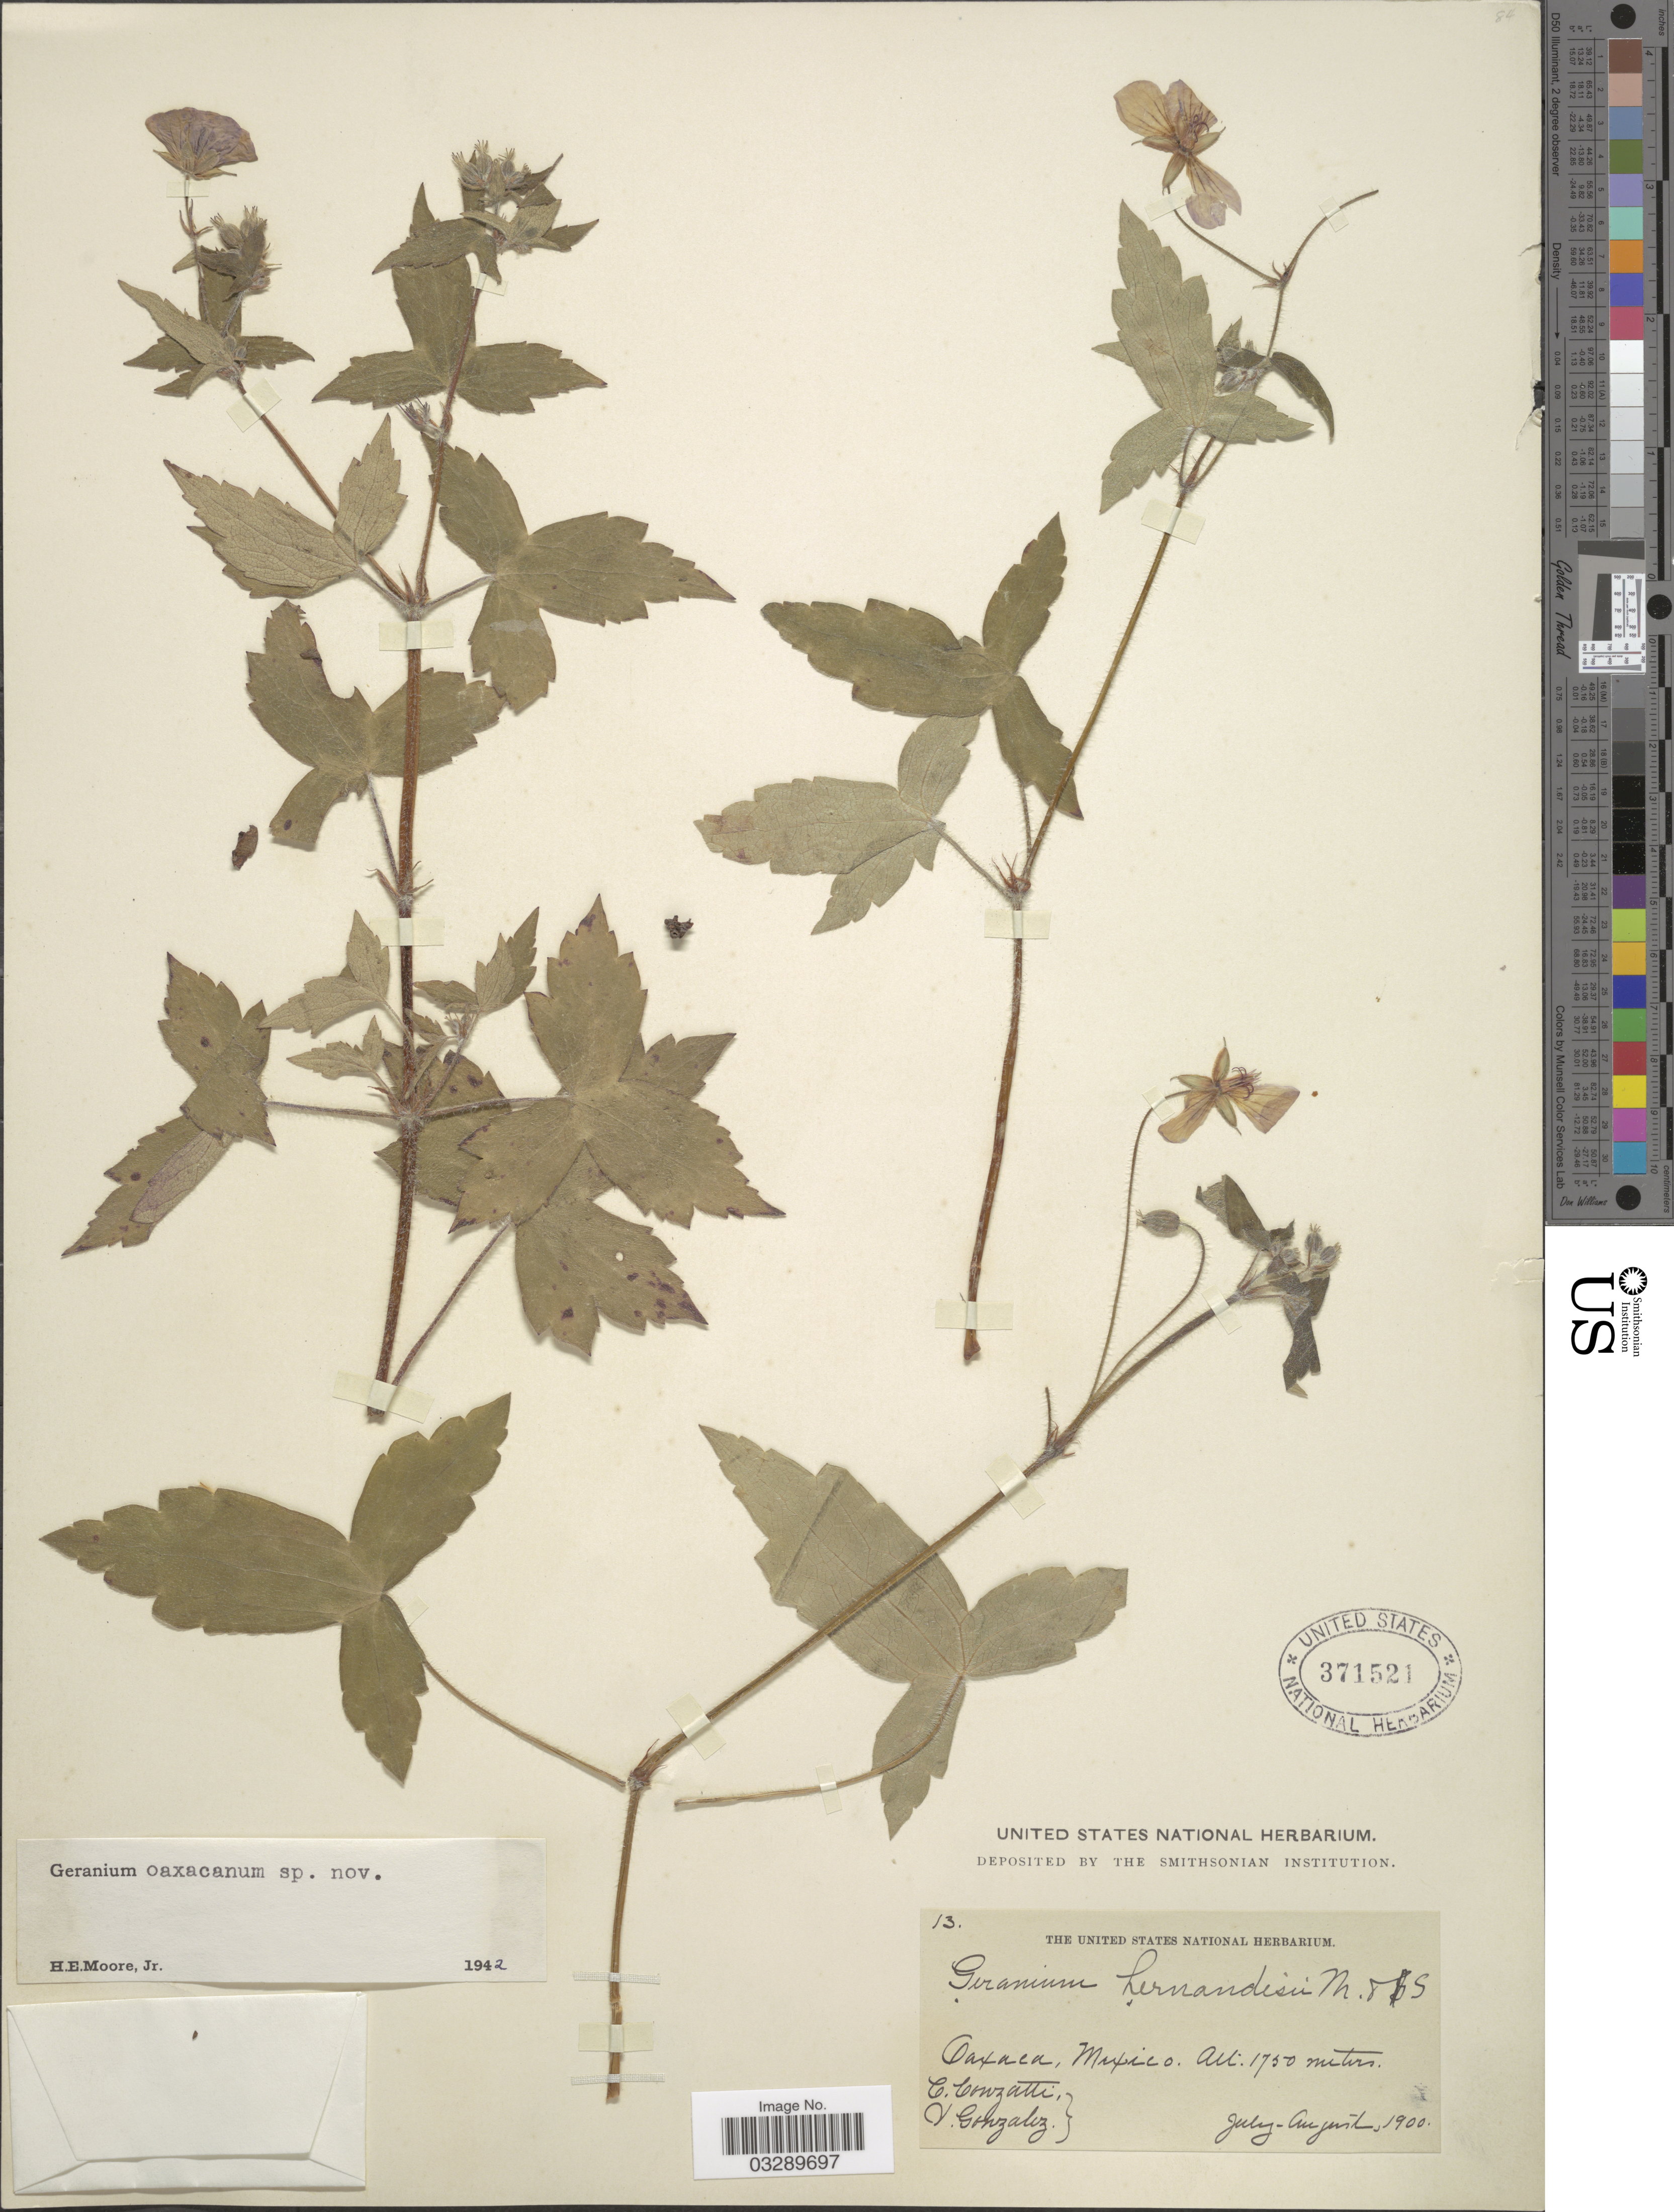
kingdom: Plantae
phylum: Tracheophyta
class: Magnoliopsida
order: Geraniales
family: Geraniaceae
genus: Geranium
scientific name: Geranium oaxacanum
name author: H.E. Moore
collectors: C. Conzatti & V. Gonzalez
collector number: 13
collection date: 1900-07/1900-08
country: Mexico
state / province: Oaxaca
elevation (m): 1750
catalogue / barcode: US 371521